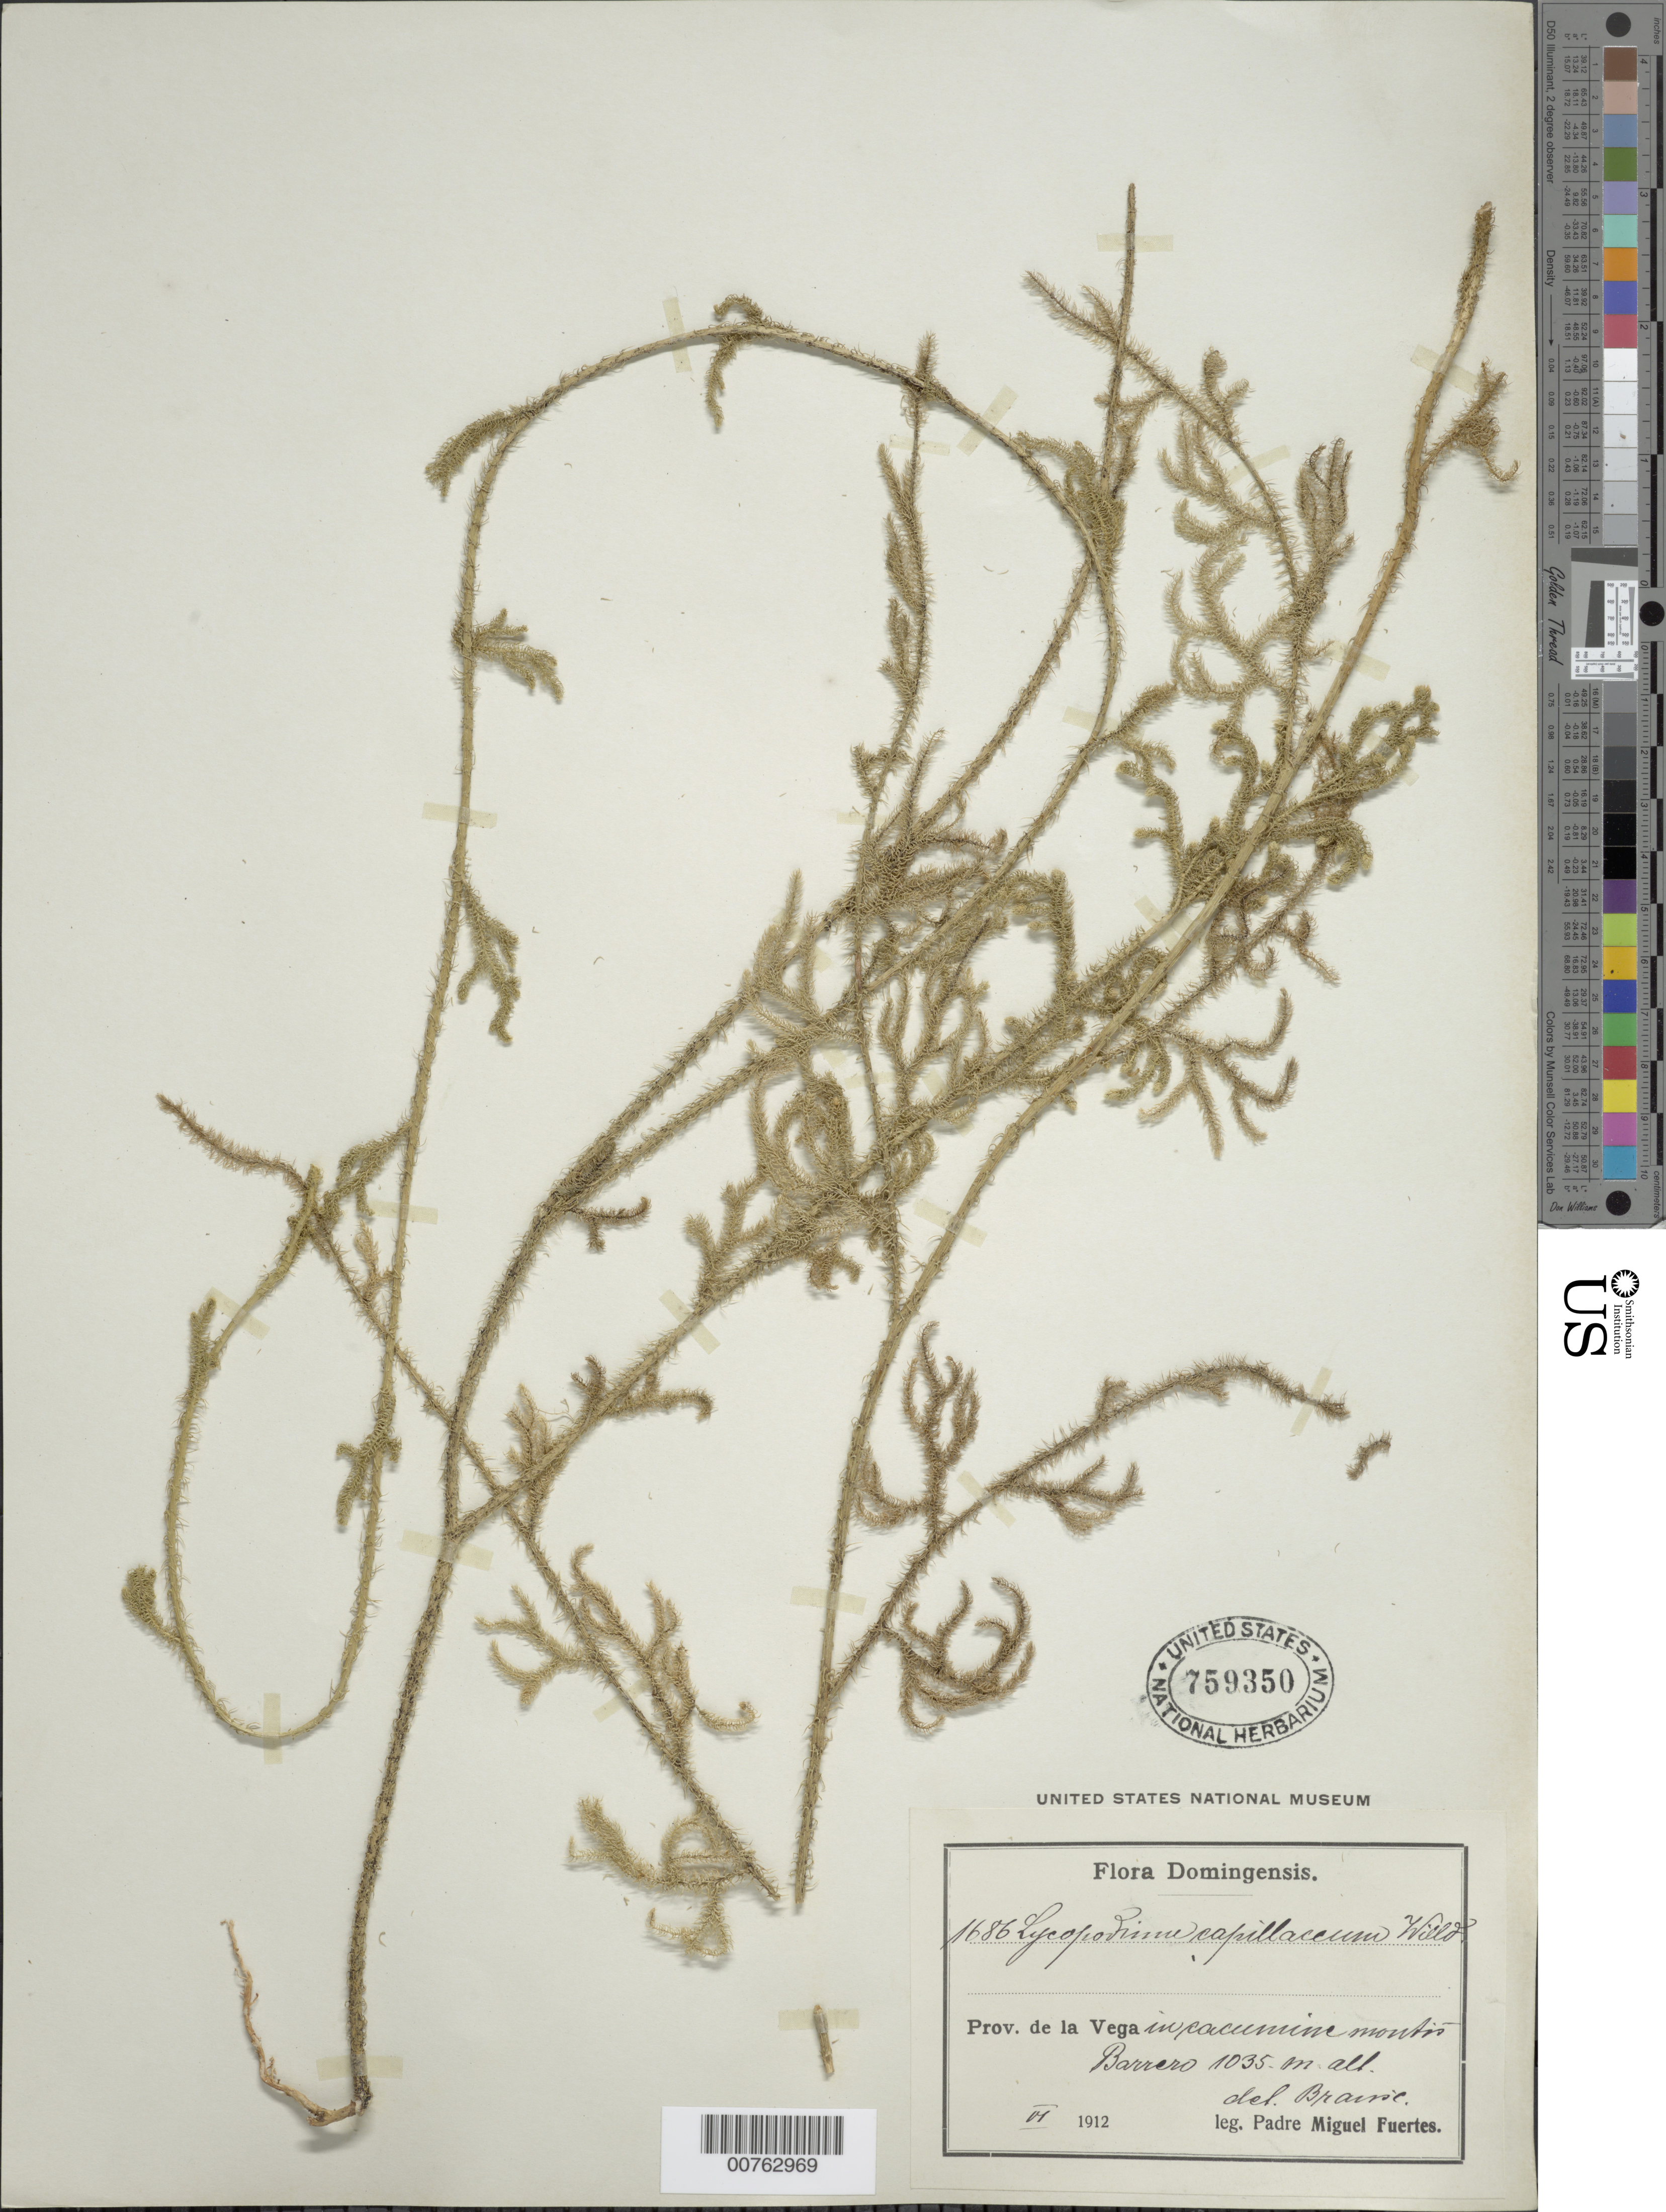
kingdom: Plantae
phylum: Tracheophyta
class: Lycopodiopsida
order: Lycopodiales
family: Lycopodiaceae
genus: Palhinhaea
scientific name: Palhinhaea cernua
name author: (L.) Vasc. & Franco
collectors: M. D. Fuertes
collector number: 1686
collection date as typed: Jun 1912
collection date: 1912-06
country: Dominican Republic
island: Hispaniola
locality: Prov. De la Vega in cacumine montis Barrero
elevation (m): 1035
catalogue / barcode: US 759350